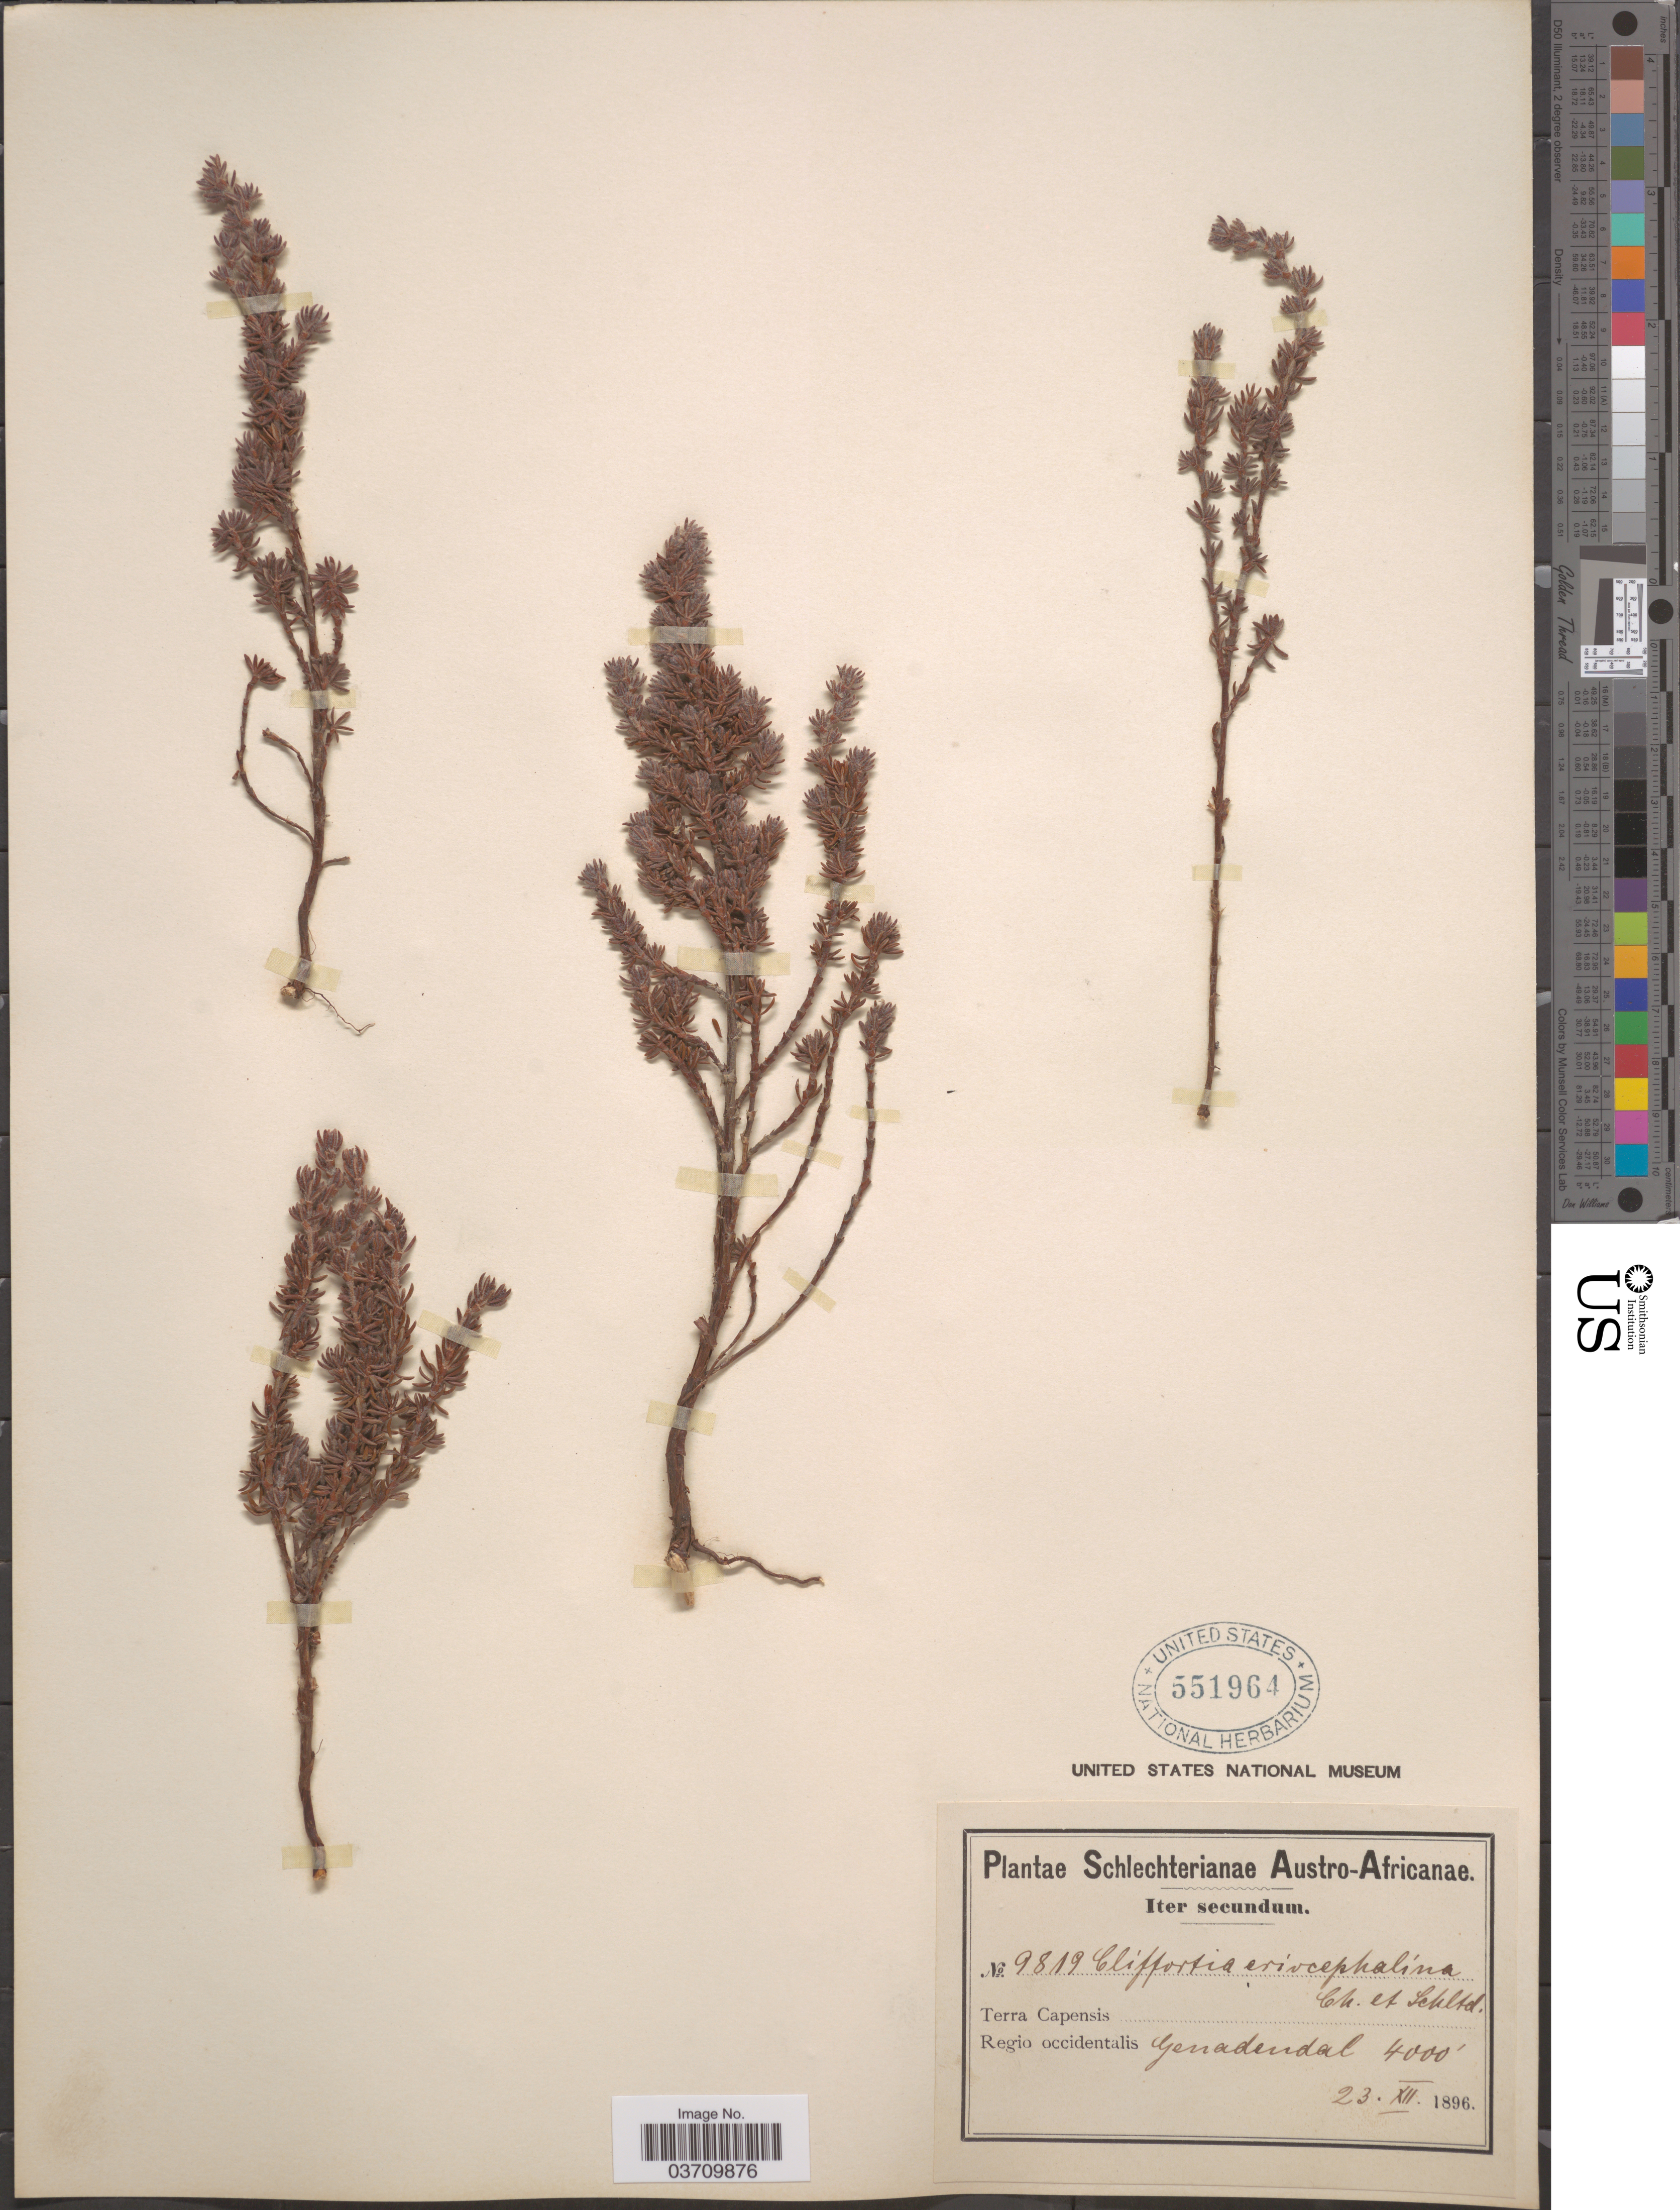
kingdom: Plantae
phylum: Tracheophyta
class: Magnoliopsida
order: Rosales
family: Rosaceae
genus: Cliffortia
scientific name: Cliffortia eriocephalina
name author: Cham.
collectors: Schlechter, --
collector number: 9819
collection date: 1896-12-23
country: South Africa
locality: Austro-Africanae. Terra Capensis. Regio occidentalis. Genadendal.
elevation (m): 1219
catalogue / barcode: US 551964